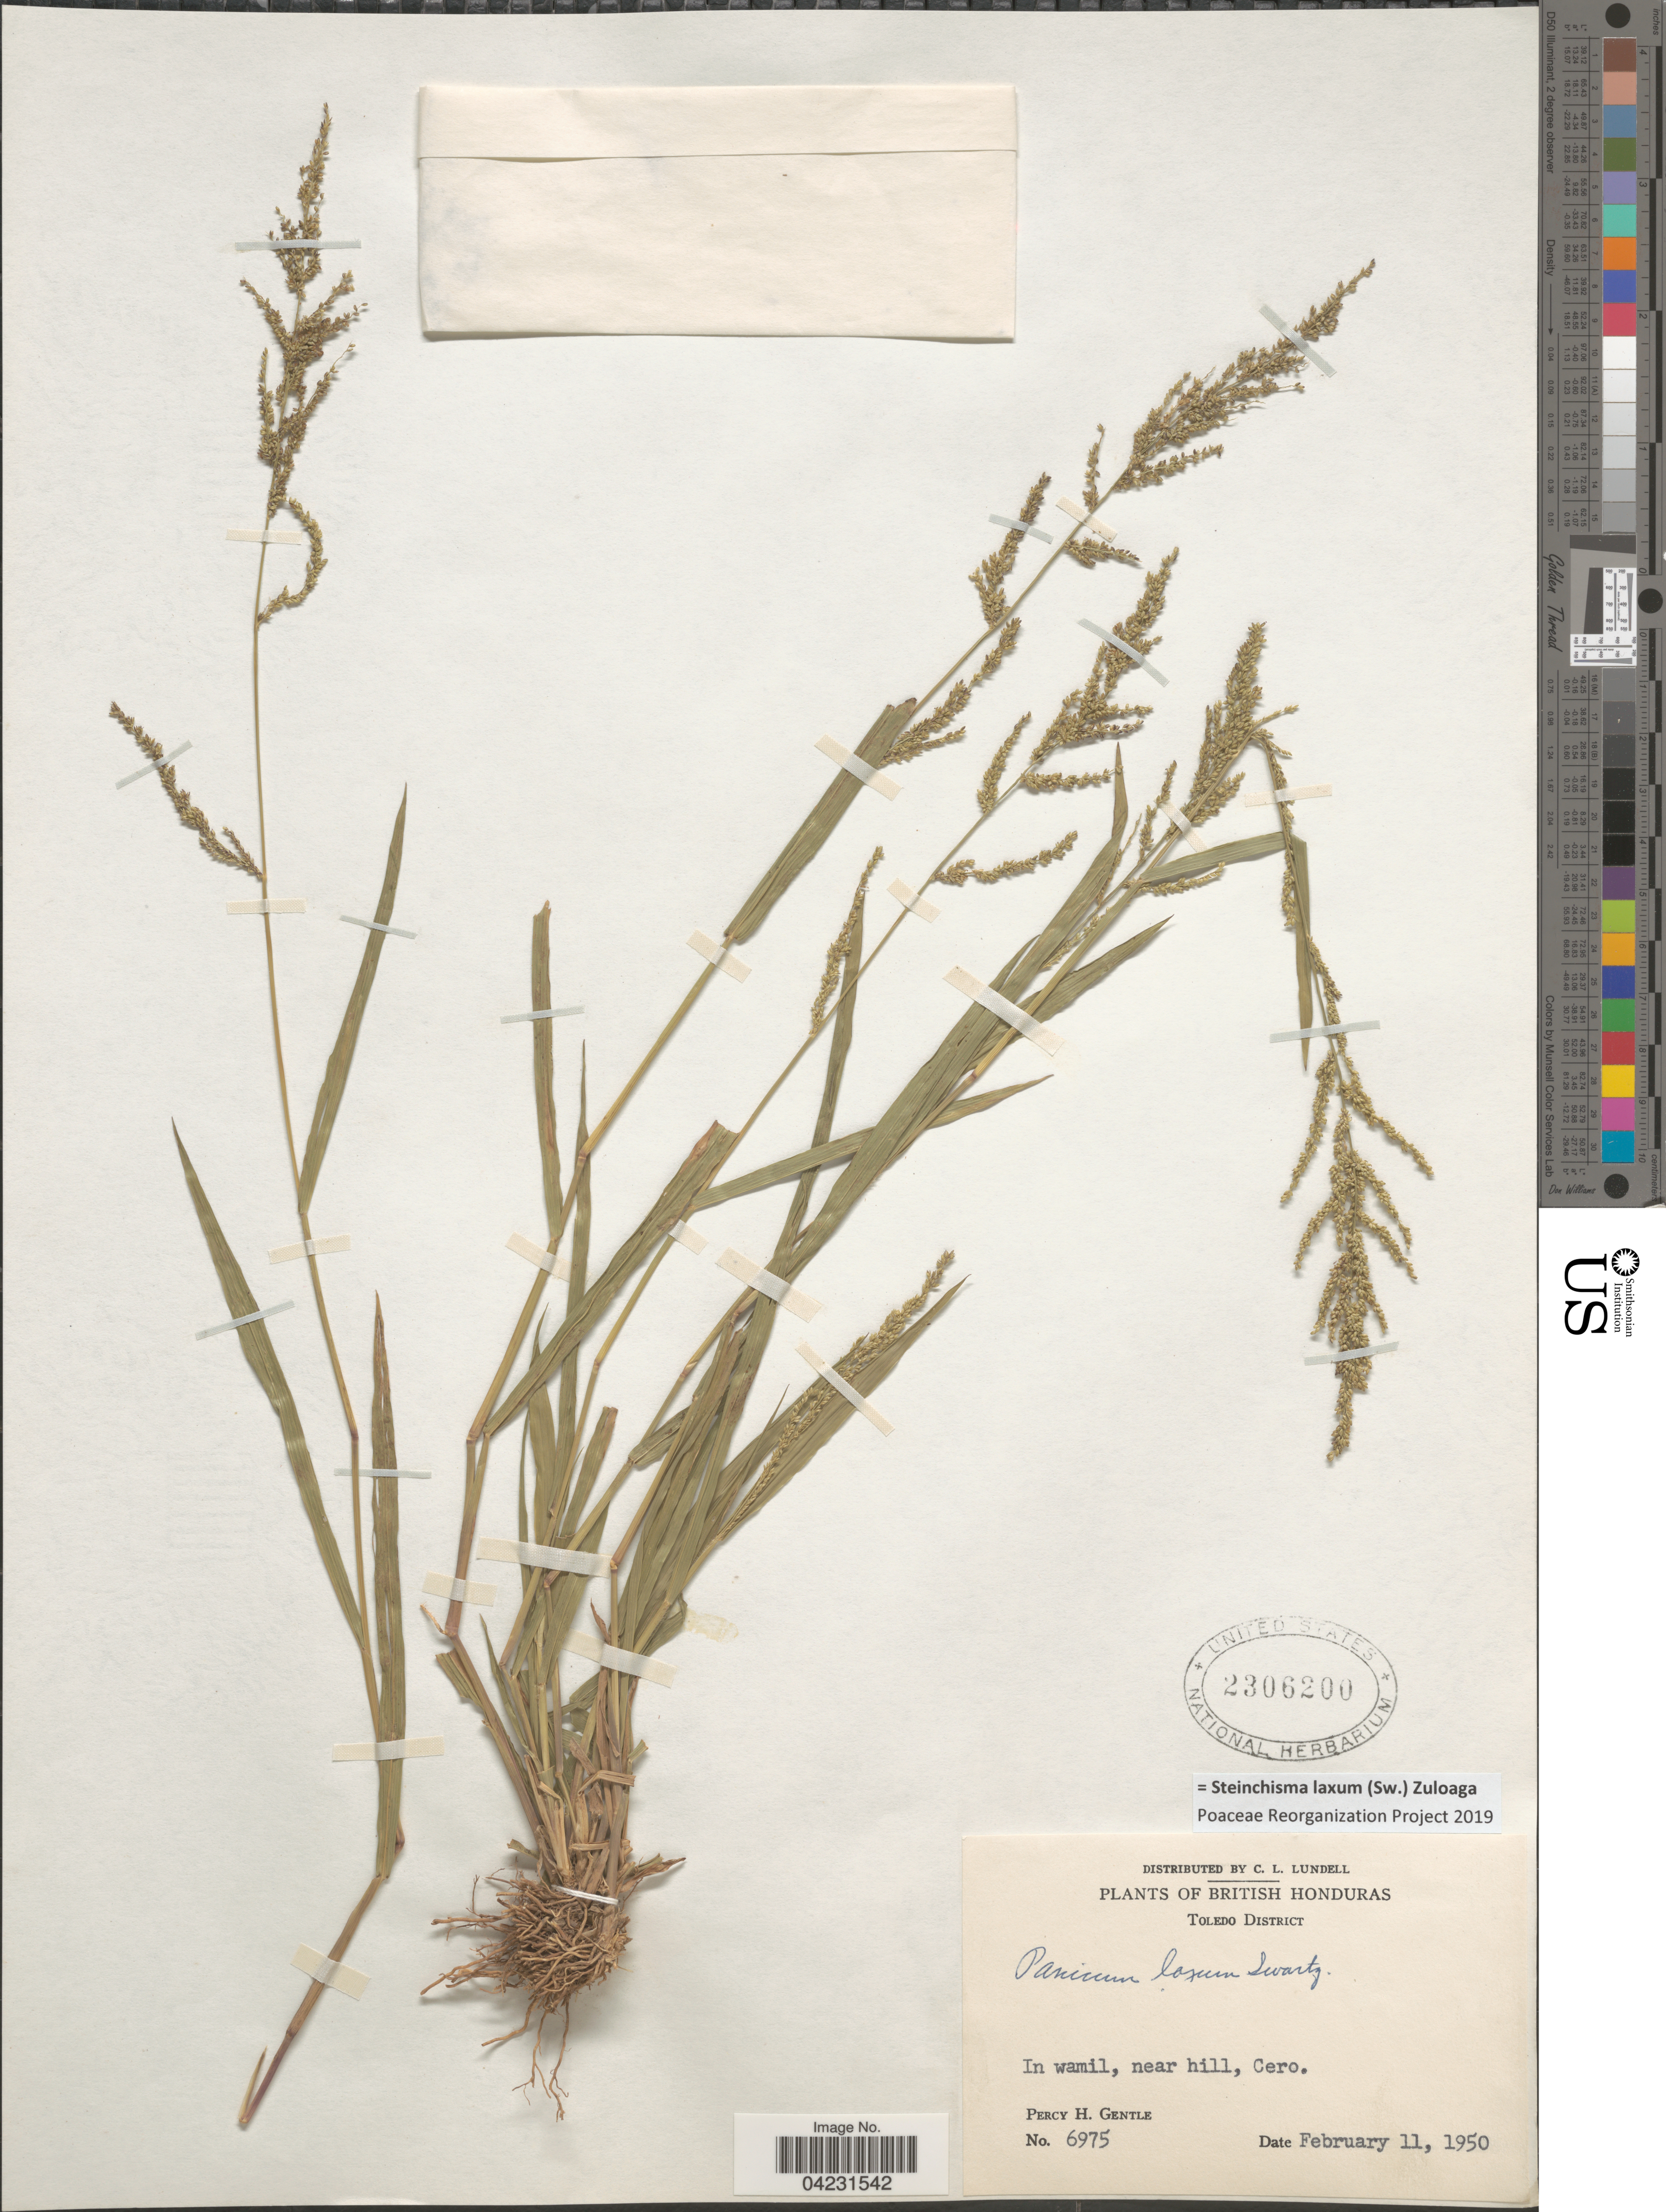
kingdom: Plantae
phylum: Tracheophyta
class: Liliopsida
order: Poales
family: Poaceae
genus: Steinchisma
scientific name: Steinchisma laxum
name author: (Sw.) Zuloaga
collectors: P. H. Gentle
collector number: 6975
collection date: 1950-02-11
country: Belize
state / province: Toledo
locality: British Honduras. Toledo District. In wamil, near hill, Cero.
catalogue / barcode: US 2306200